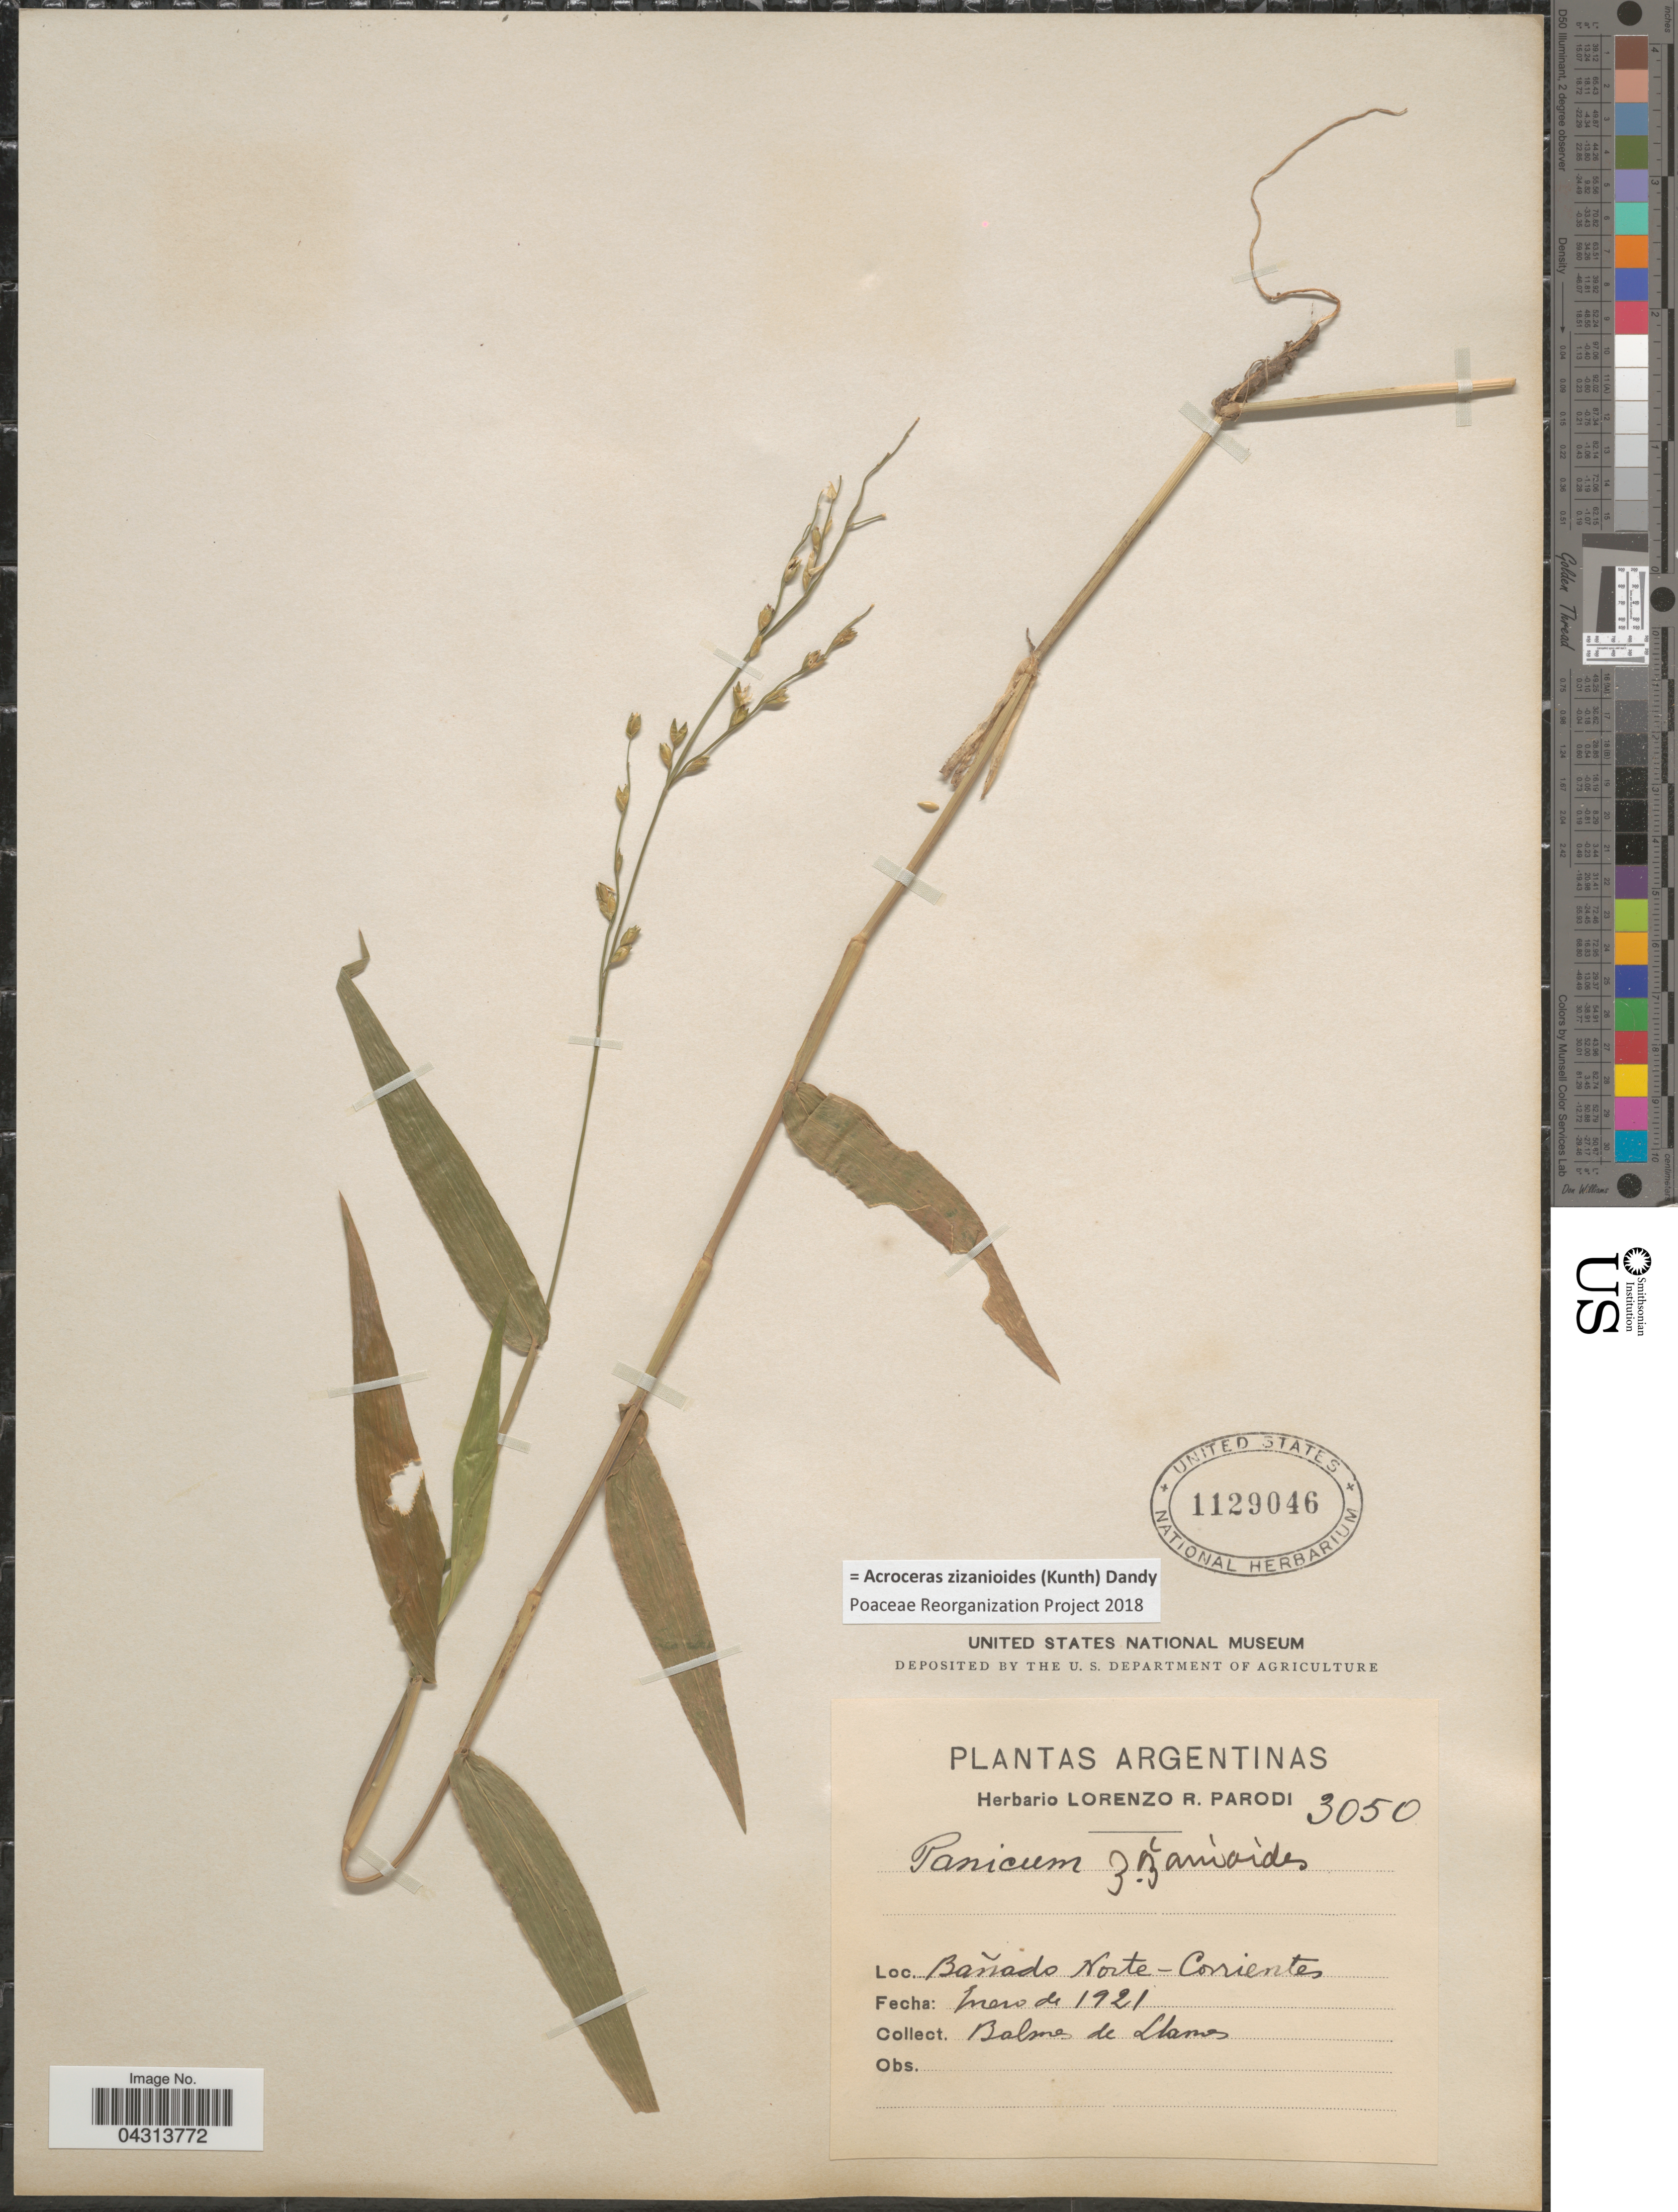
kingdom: Plantae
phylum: Tracheophyta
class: Liliopsida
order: Poales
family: Poaceae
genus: Acroceras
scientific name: Acroceras zizanioides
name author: (Kunth) Dandy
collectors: Llanos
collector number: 3050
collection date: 1921-01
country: Argentina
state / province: Corrientes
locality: Bañado Norte-Corrientes.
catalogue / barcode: US 1129046